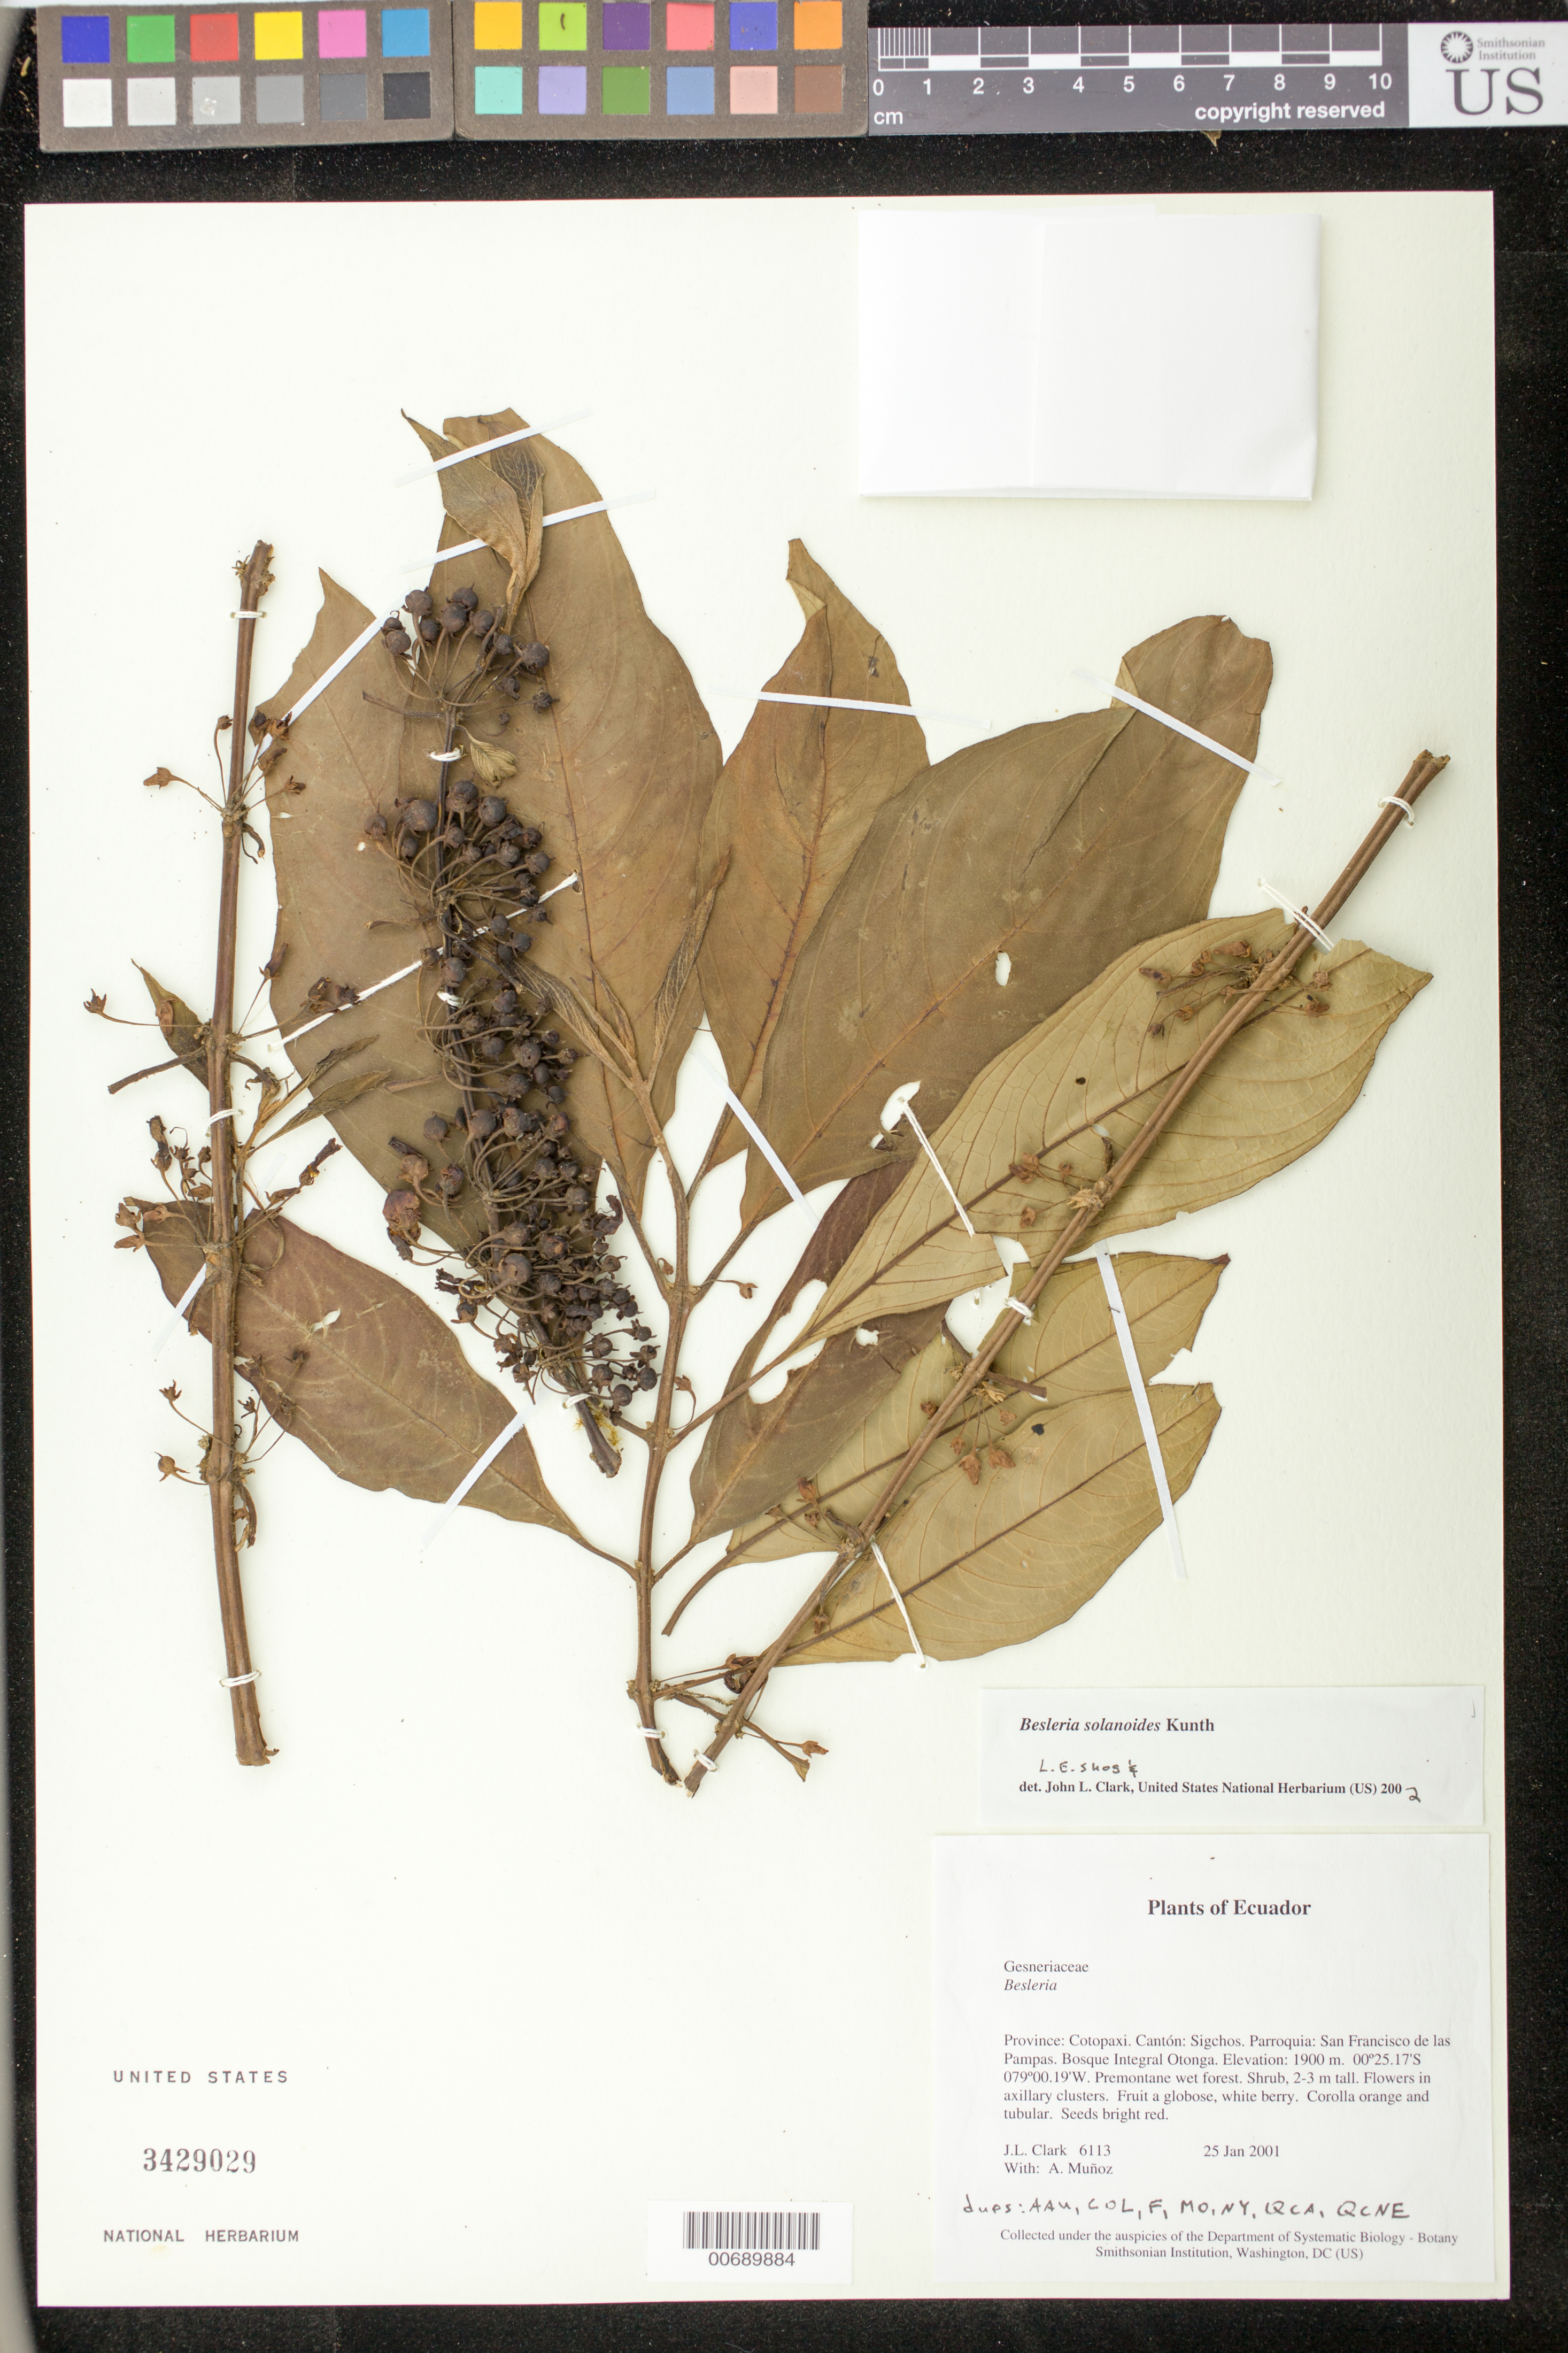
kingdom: Plantae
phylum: Tracheophyta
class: Magnoliopsida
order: Lamiales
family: Gesneriaceae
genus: Besleria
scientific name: Besleria solanoides var. solanoides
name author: Kunth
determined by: Clark, J. L.; Skog, Laurence E.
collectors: J. L. Clark & A. Muñoz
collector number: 6113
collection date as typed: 25 Jan 2001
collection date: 2001-01-25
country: Ecuador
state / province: Cotopaxi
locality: Cantón: Sigchos. Parroquia: San Francisco de las Pampas. Bosque Integral Otonga.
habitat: Premontane wet forest.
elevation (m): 1900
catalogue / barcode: US 3429029